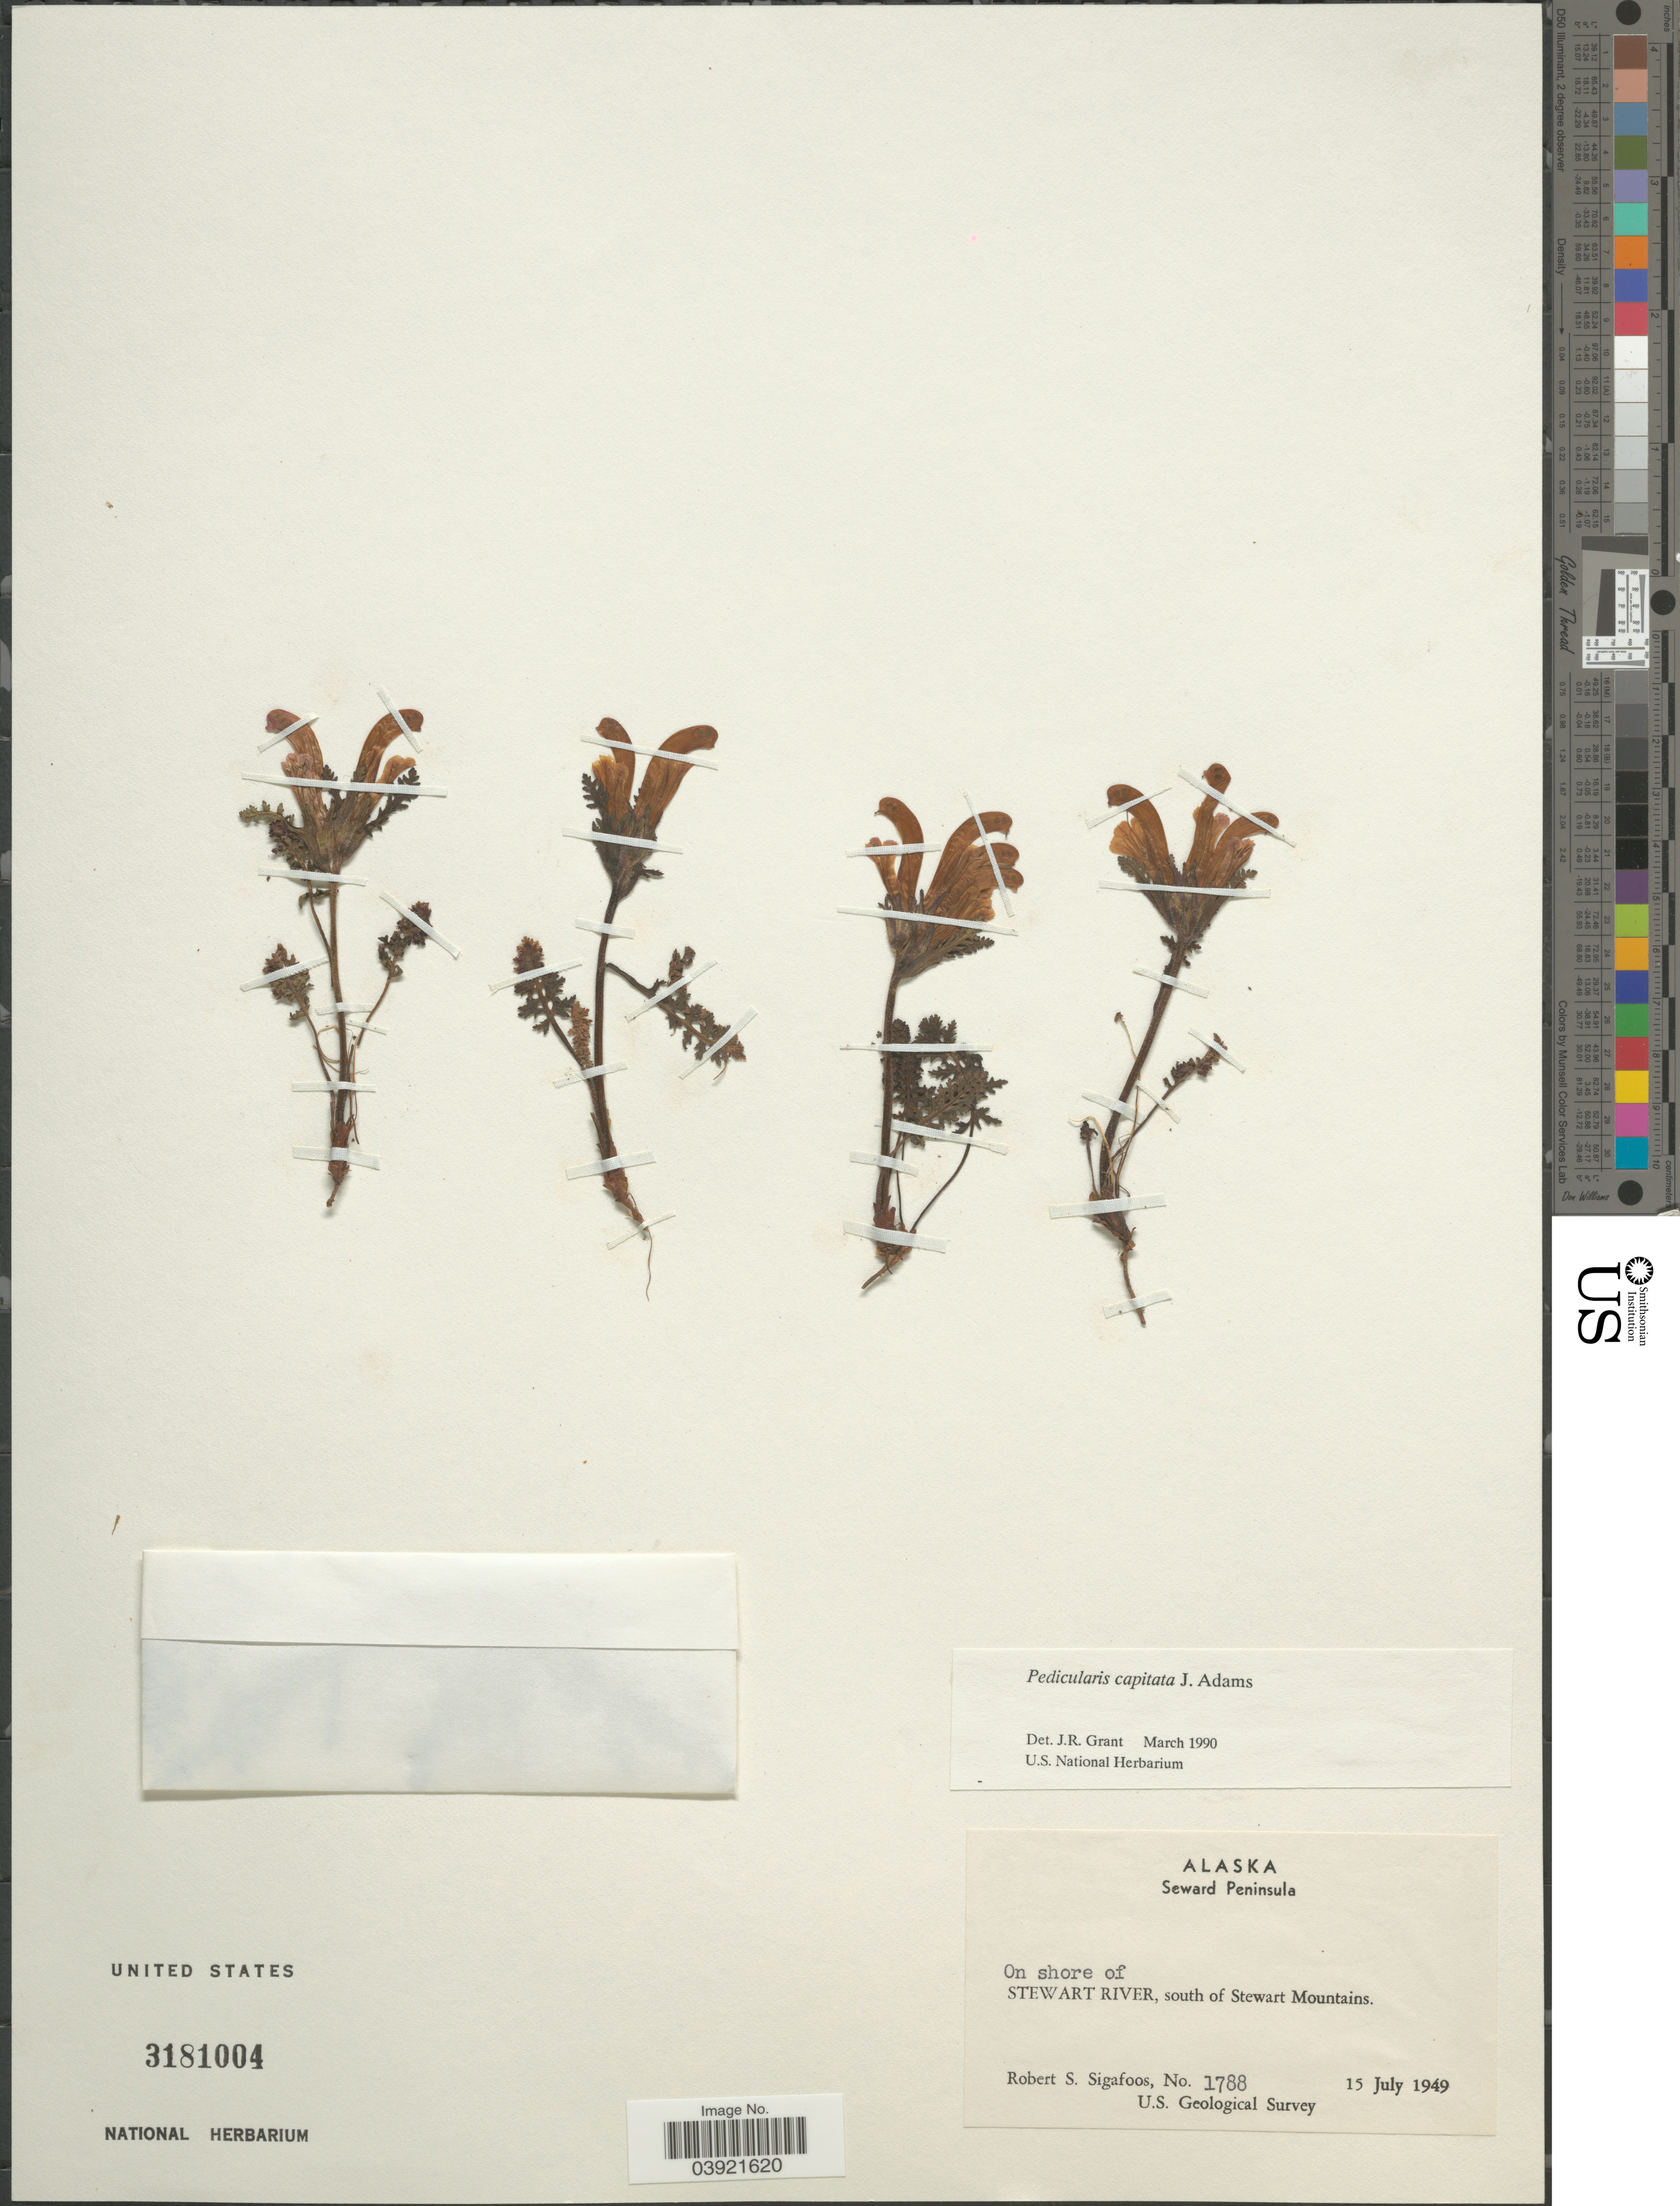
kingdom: Plantae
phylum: Tracheophyta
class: Magnoliopsida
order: Lamiales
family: Orobanchaceae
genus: Pedicularis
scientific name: Pedicularis capitata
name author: Adams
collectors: R. Sigafoos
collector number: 1788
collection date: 1949-07-15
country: United States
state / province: Alaska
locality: Seward Peninsula. On shore of Stewart River, south of Stewart Mountains.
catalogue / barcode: US 3181004